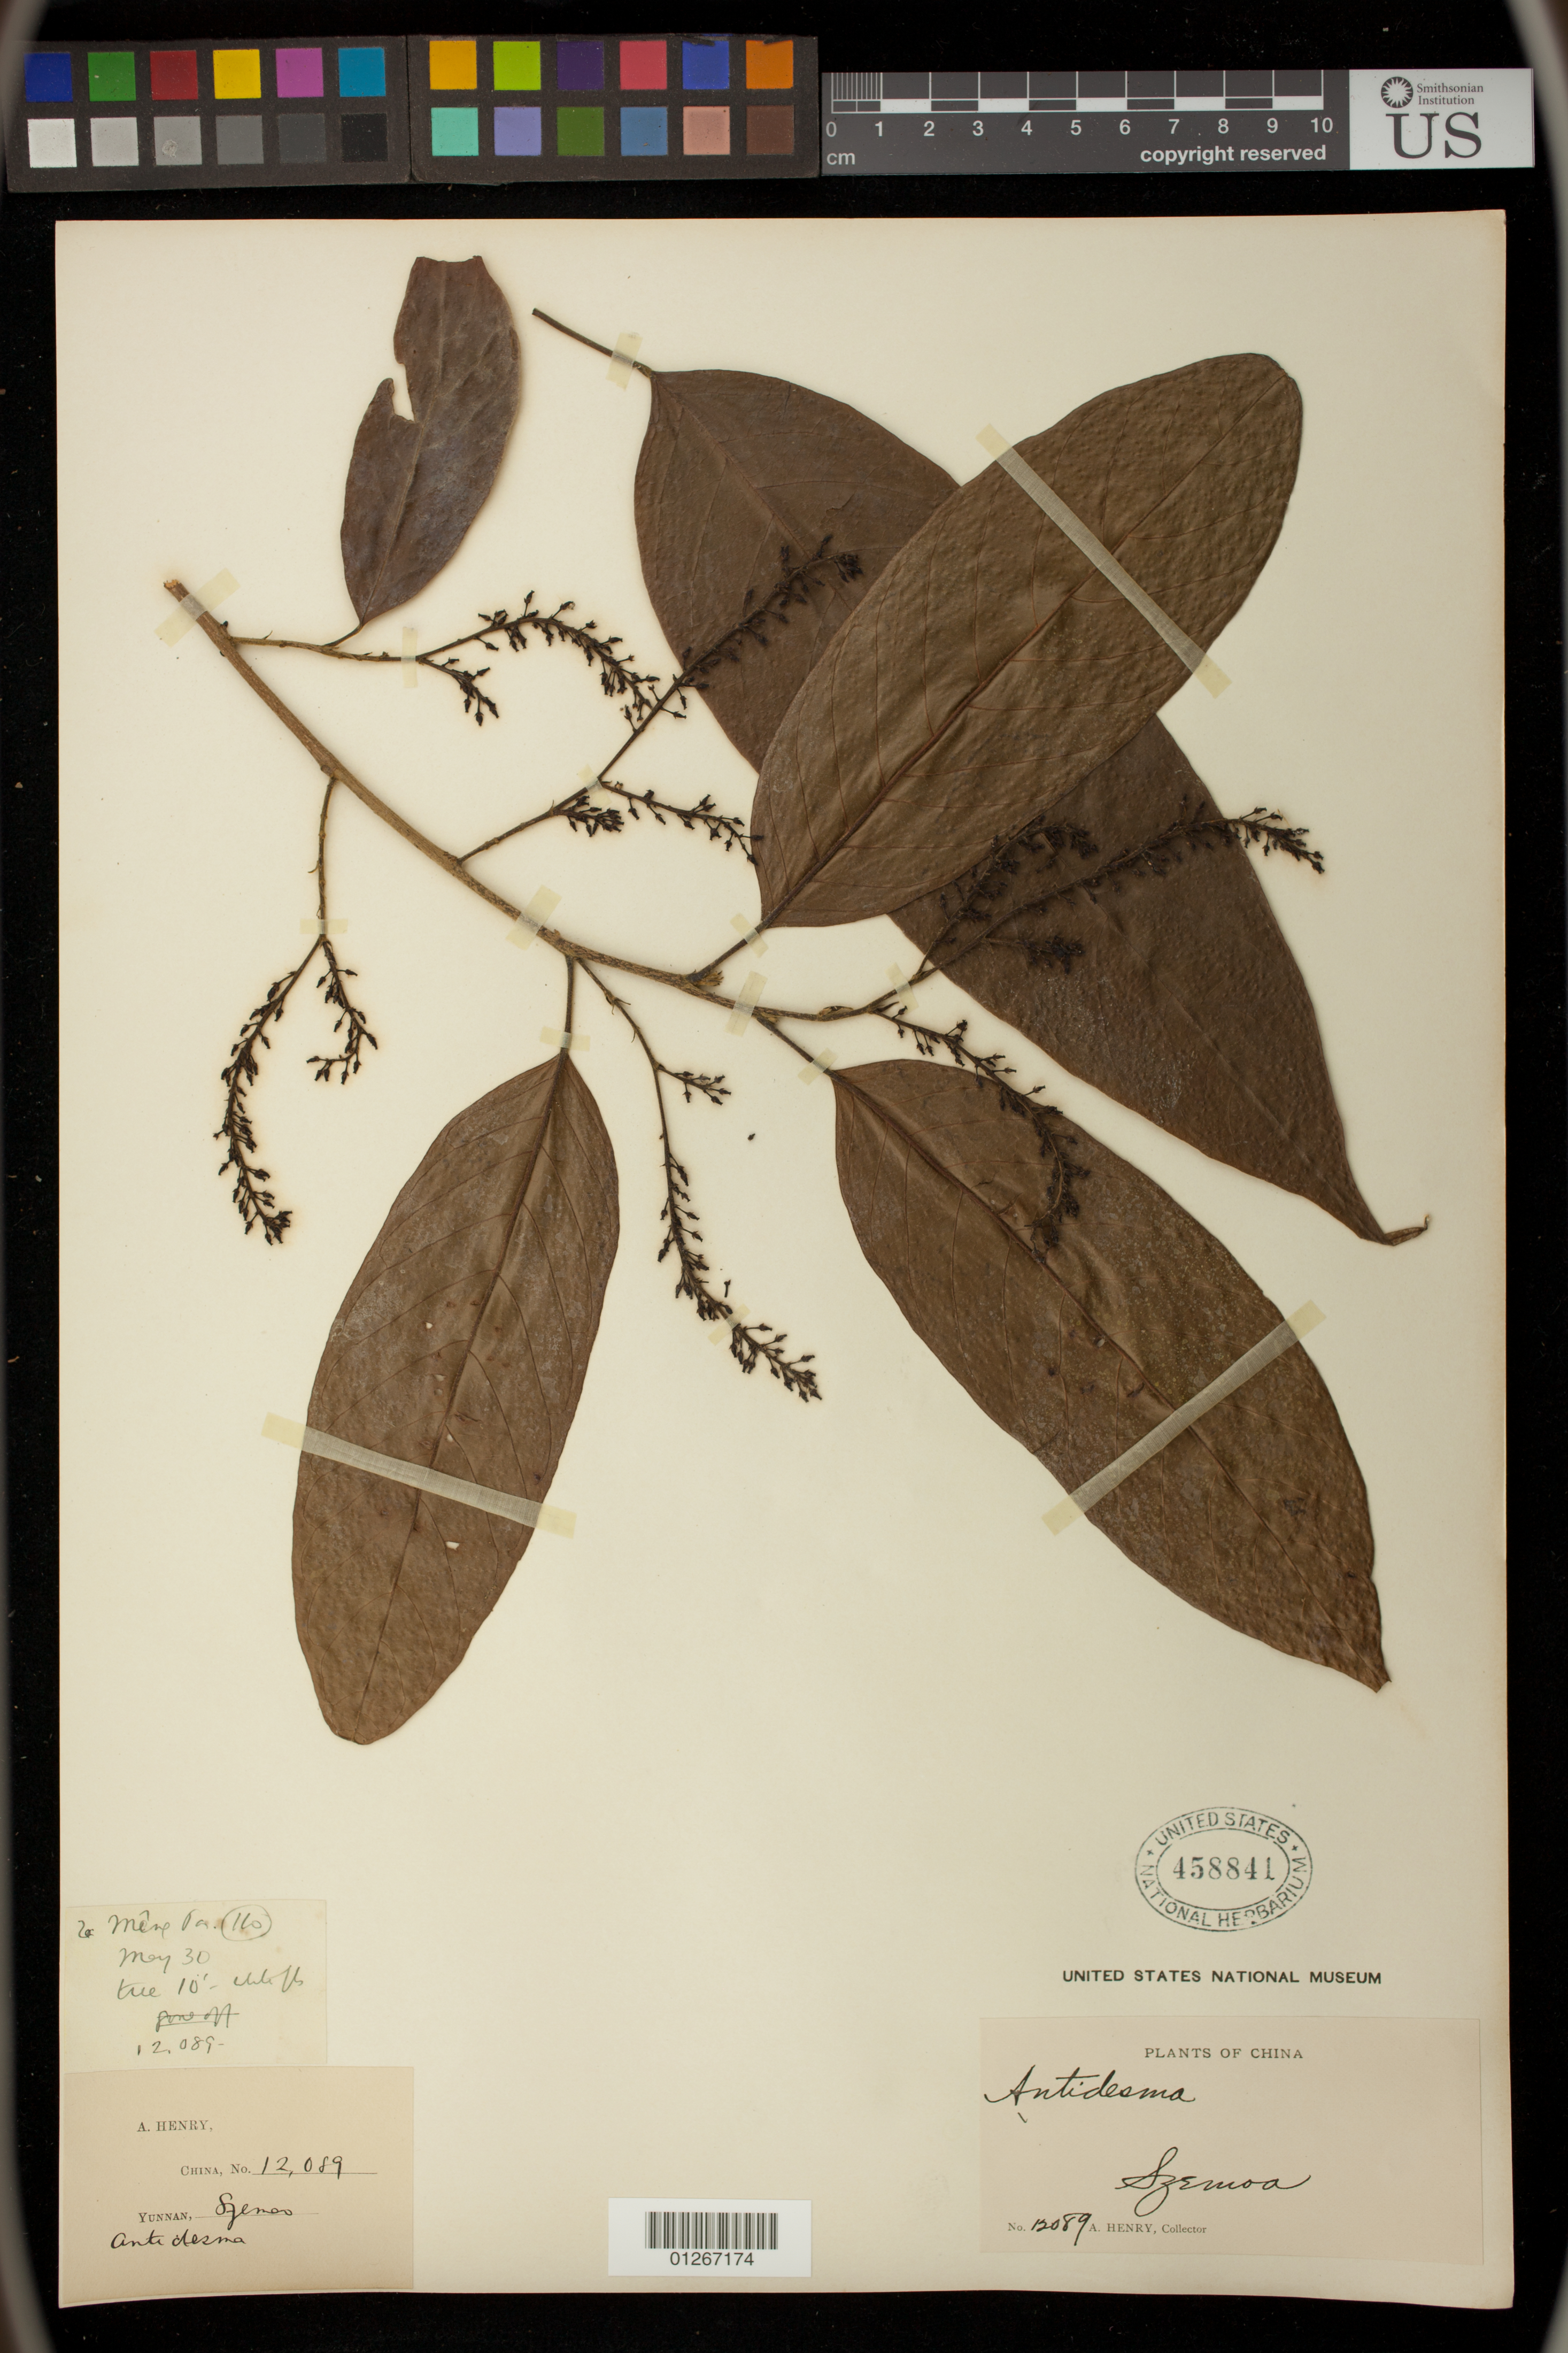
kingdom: Plantae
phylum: Tracheophyta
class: Magnoliopsida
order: Malpighiales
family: Phyllanthaceae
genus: Antidesma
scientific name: Antidesma sp.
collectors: A. Henry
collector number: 12089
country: China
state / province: Yunnan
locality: Szemoa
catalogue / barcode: US 458841